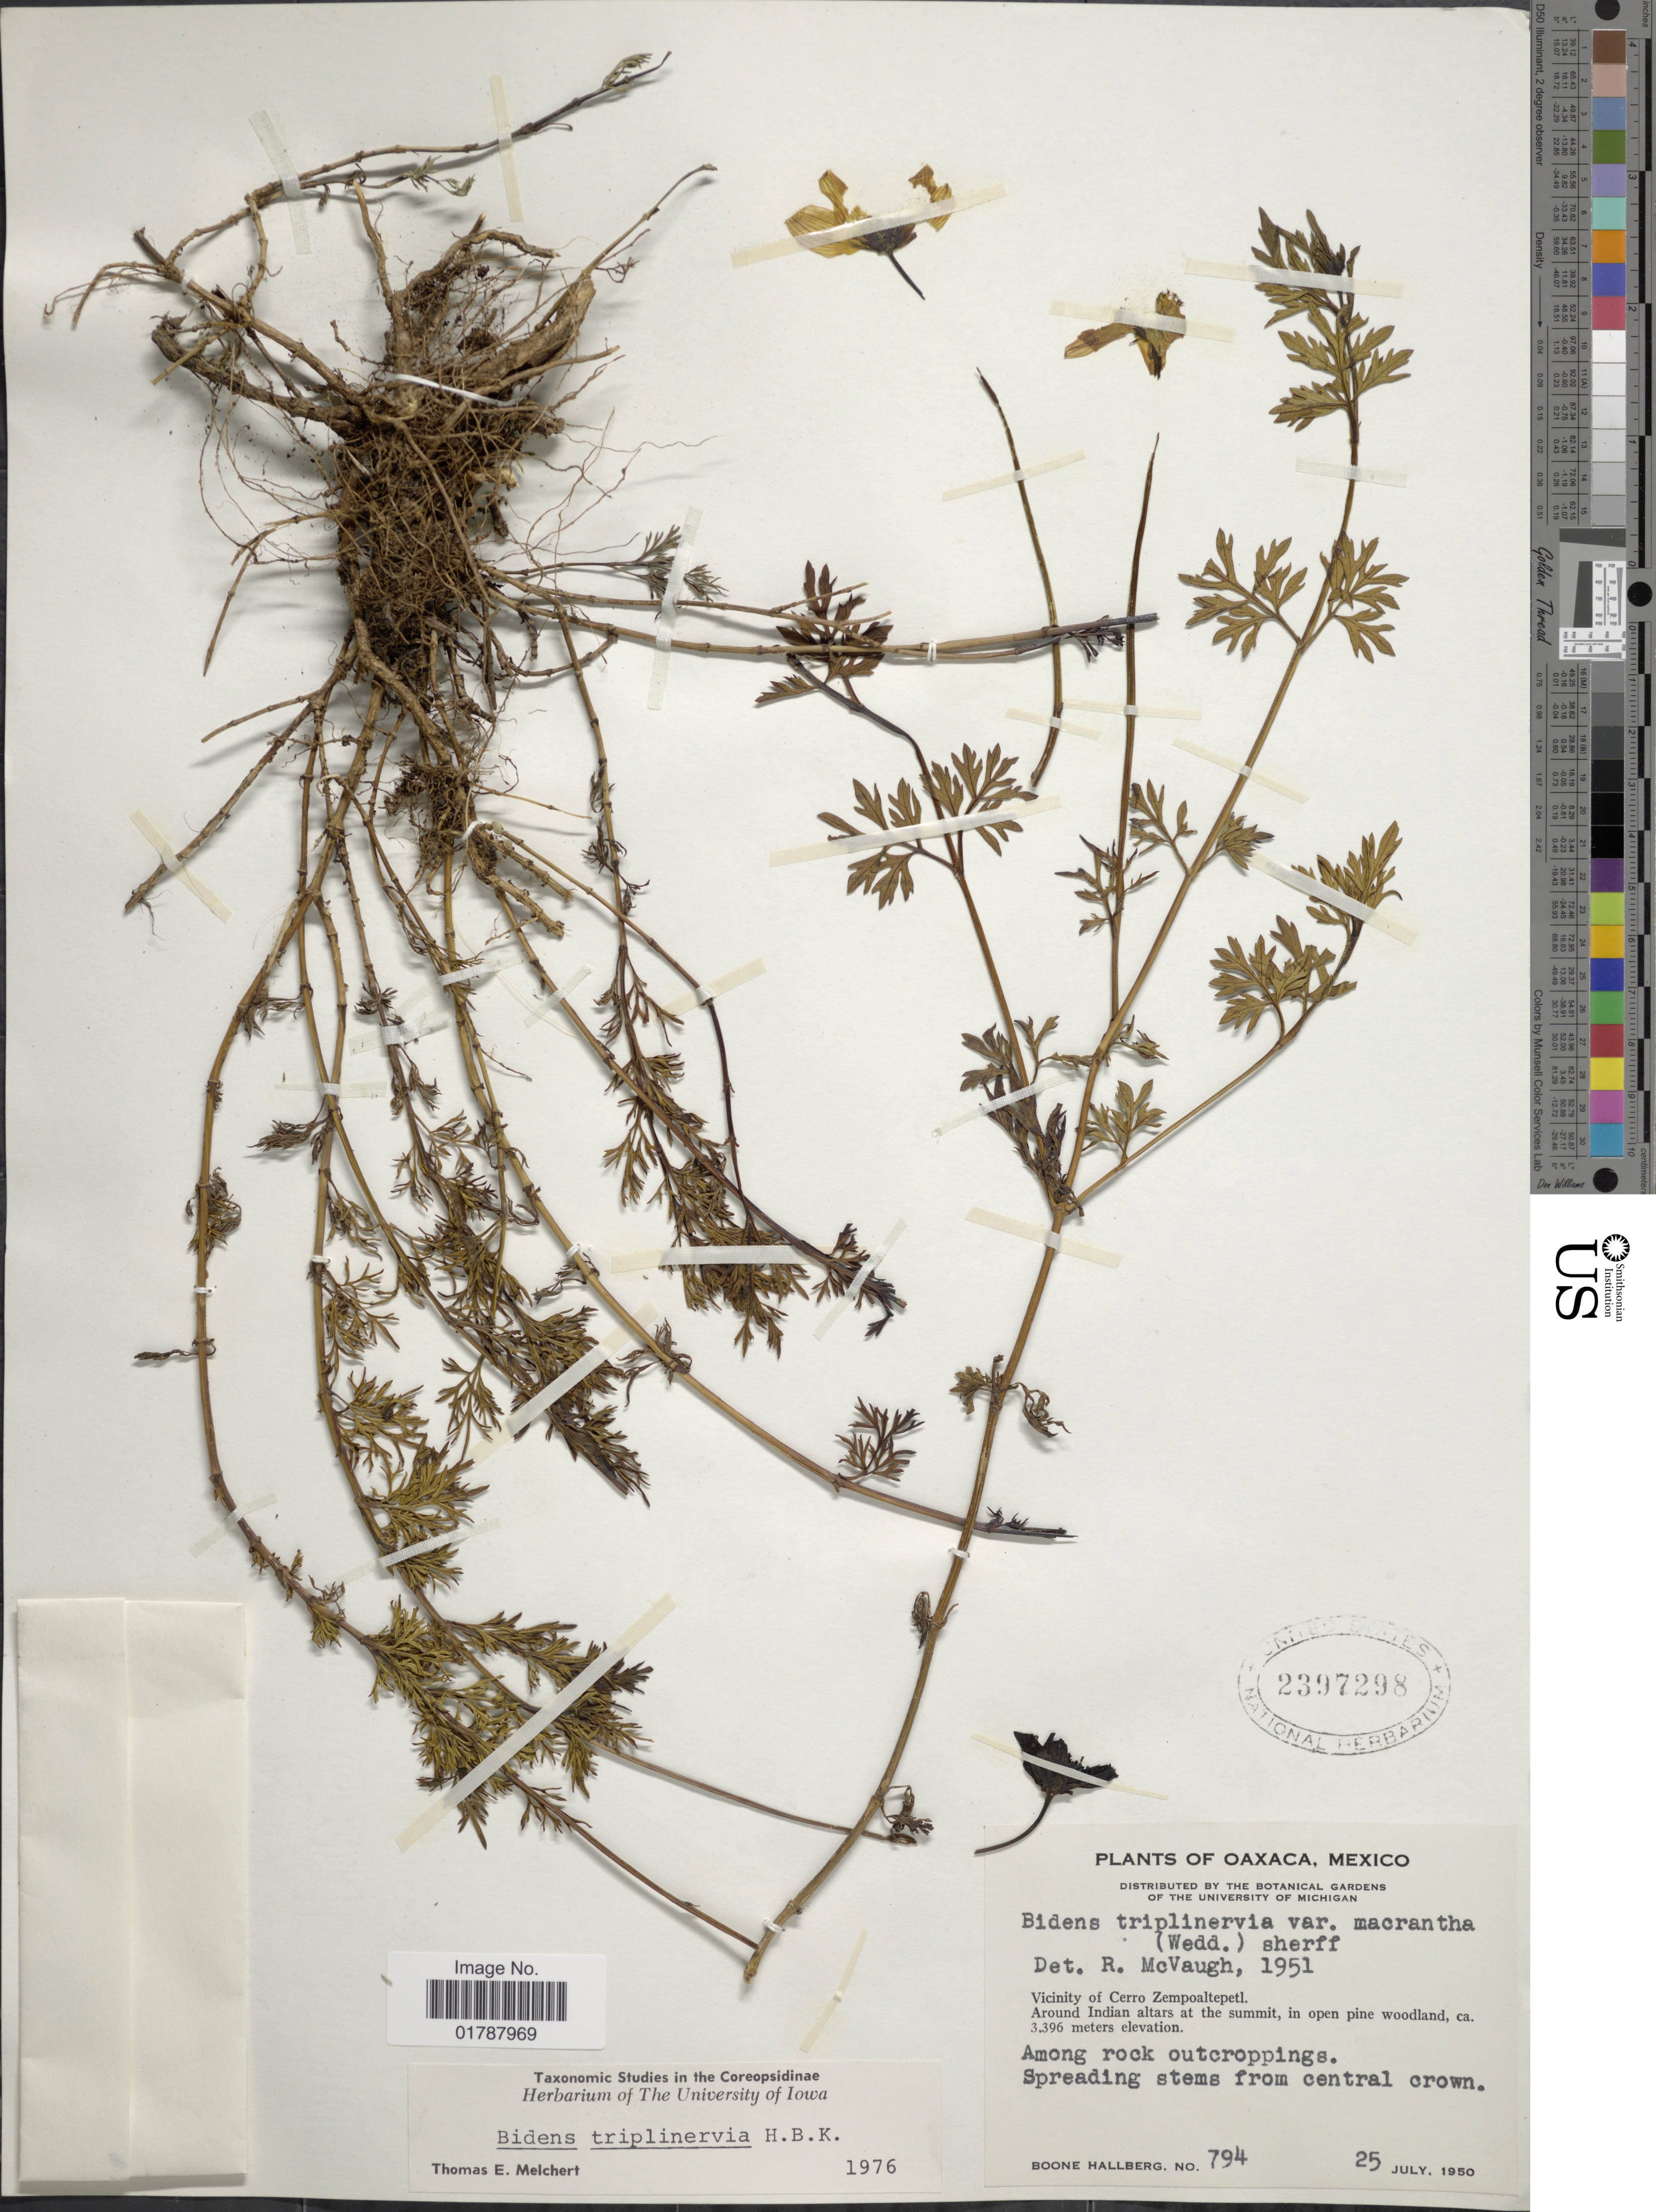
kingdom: Plantae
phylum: Tracheophyta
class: Magnoliopsida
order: Asterales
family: Asteraceae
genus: Bidens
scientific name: Bidens triplinervia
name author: Kunth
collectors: B. Hallberg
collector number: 794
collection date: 1950-07-25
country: Mexico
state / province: Oaxaca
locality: Vicinity of Cerro Zempoaltepetl., Around Indian altars at the summit, in open pine woodland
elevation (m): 3396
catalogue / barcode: US 2397298